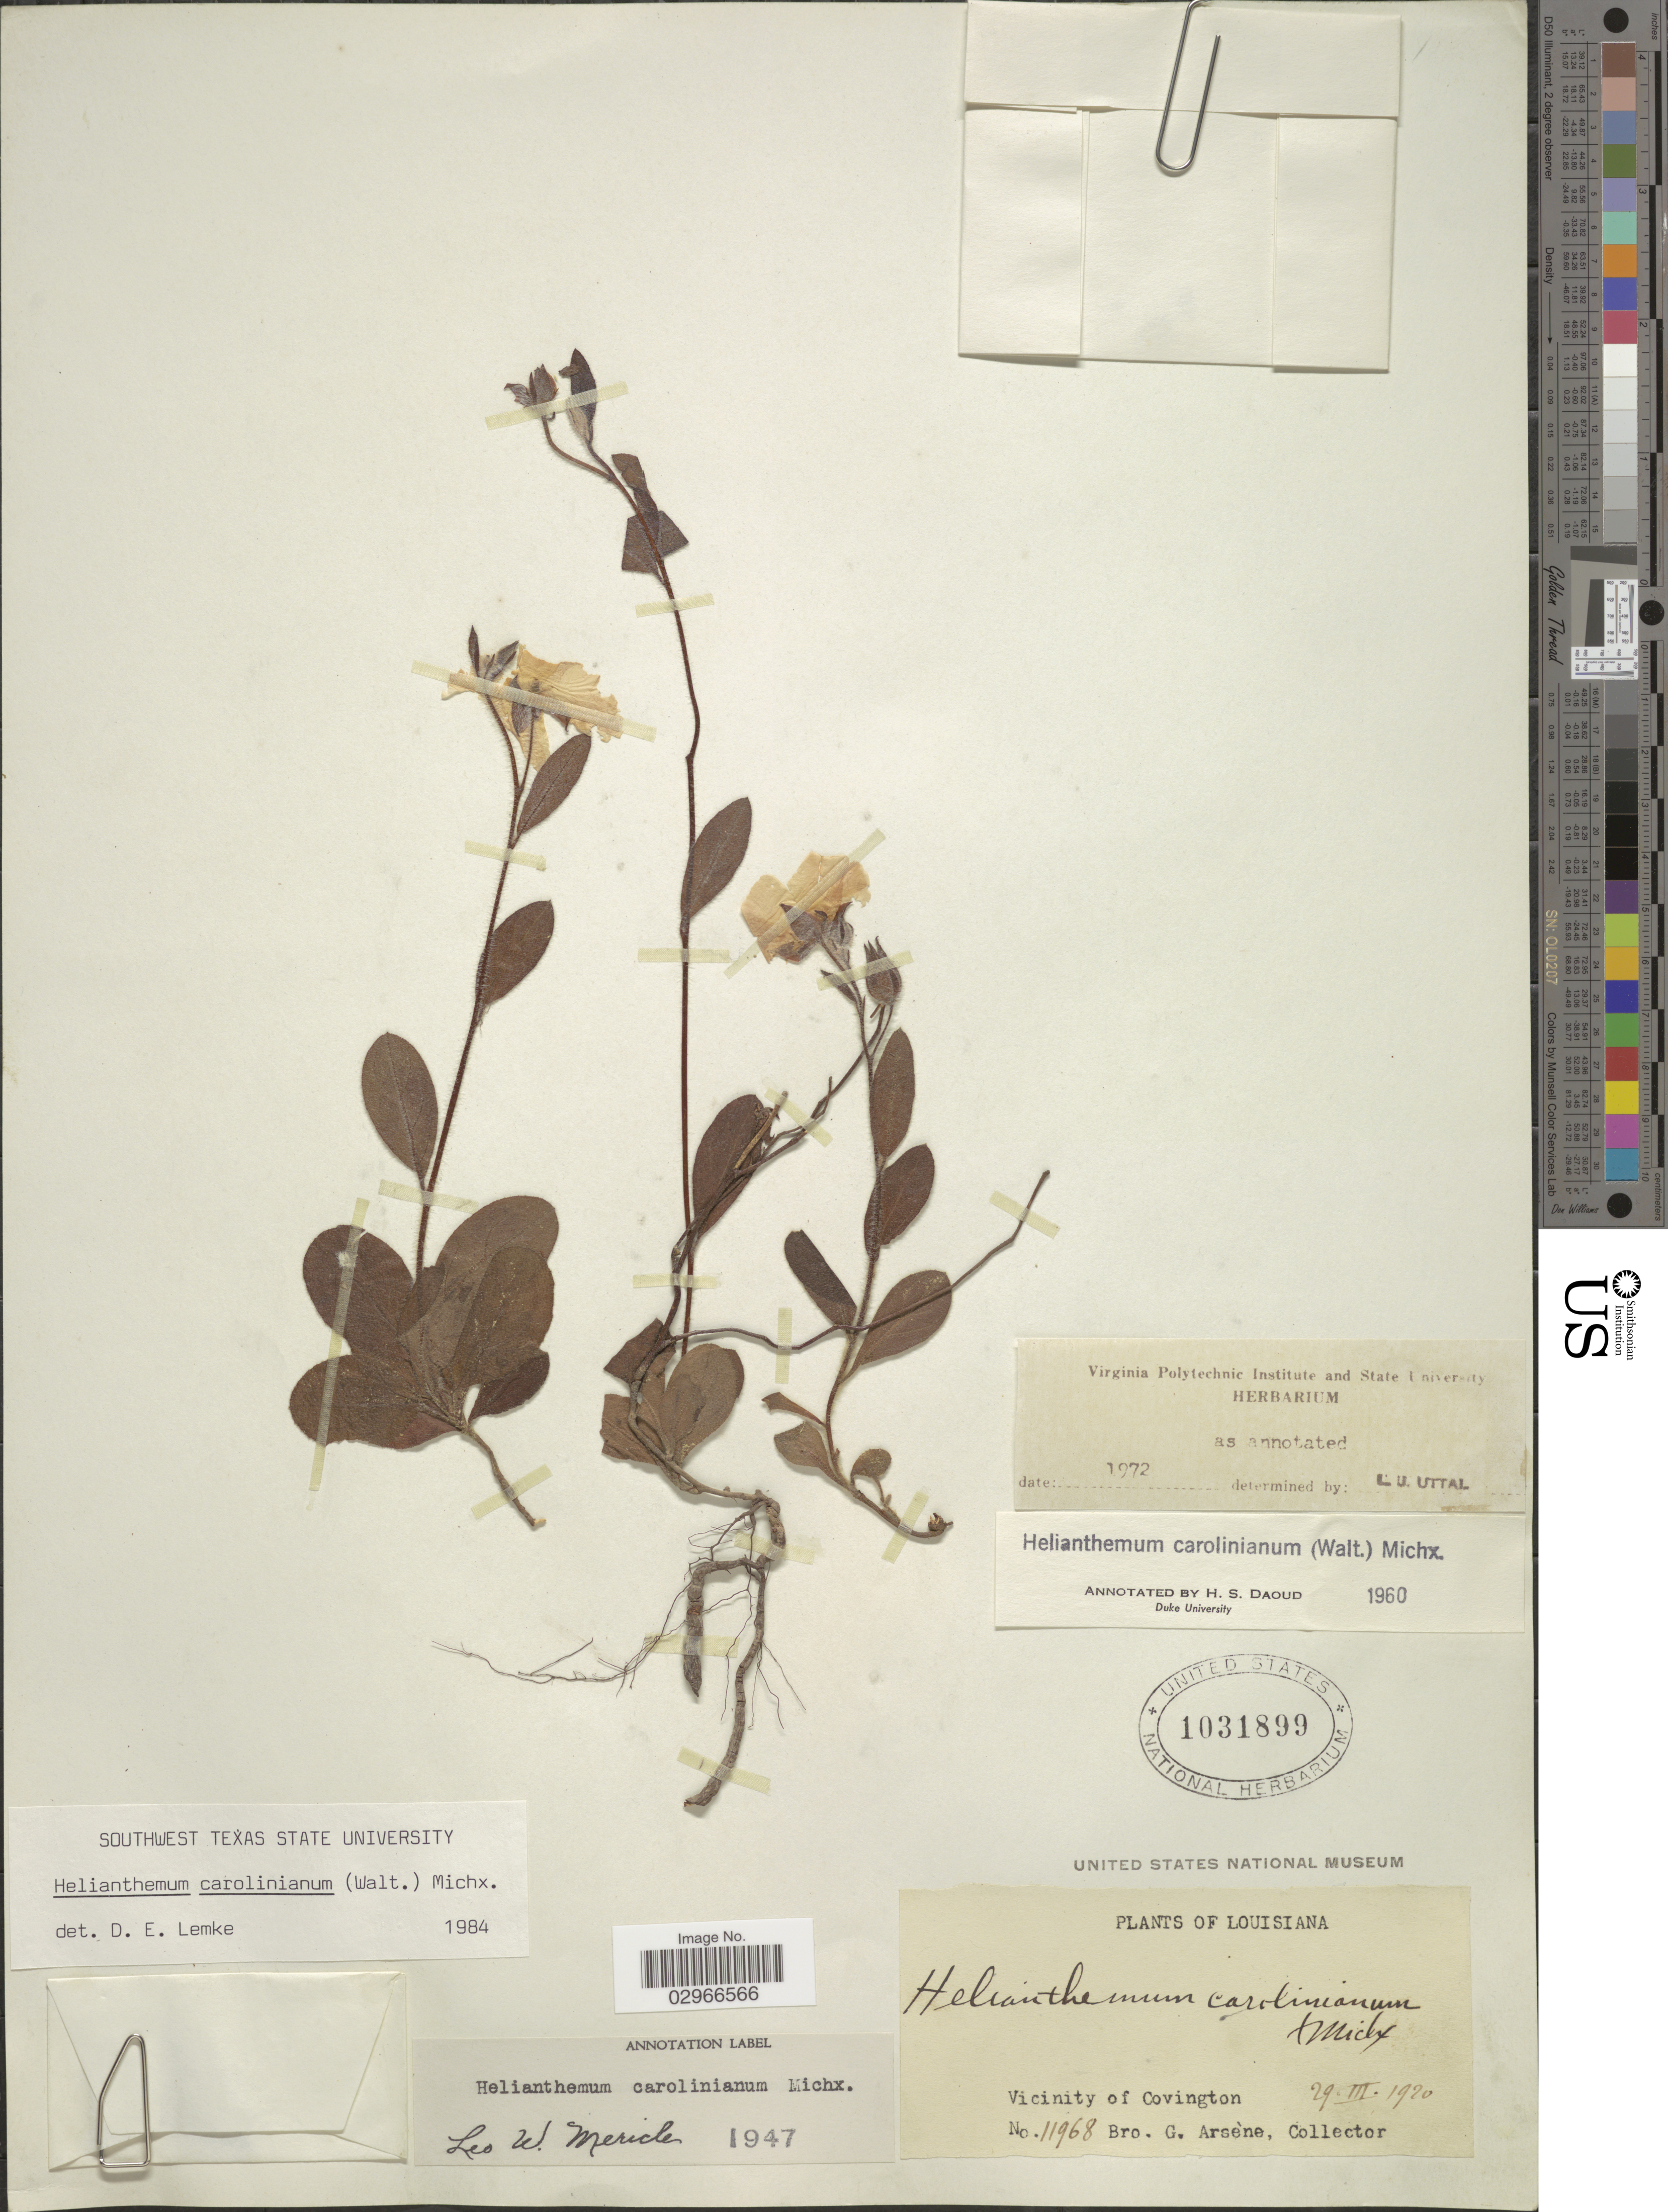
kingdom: Plantae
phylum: Tracheophyta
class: Magnoliopsida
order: Malvales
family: Cistaceae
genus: Helianthemum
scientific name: Helianthemum carolinianum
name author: (Walter) Michx.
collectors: Bro. G. Arsène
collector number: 11968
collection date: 1920-03-29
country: United States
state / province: Louisiana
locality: Vicinity of Covington.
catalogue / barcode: US 1031899